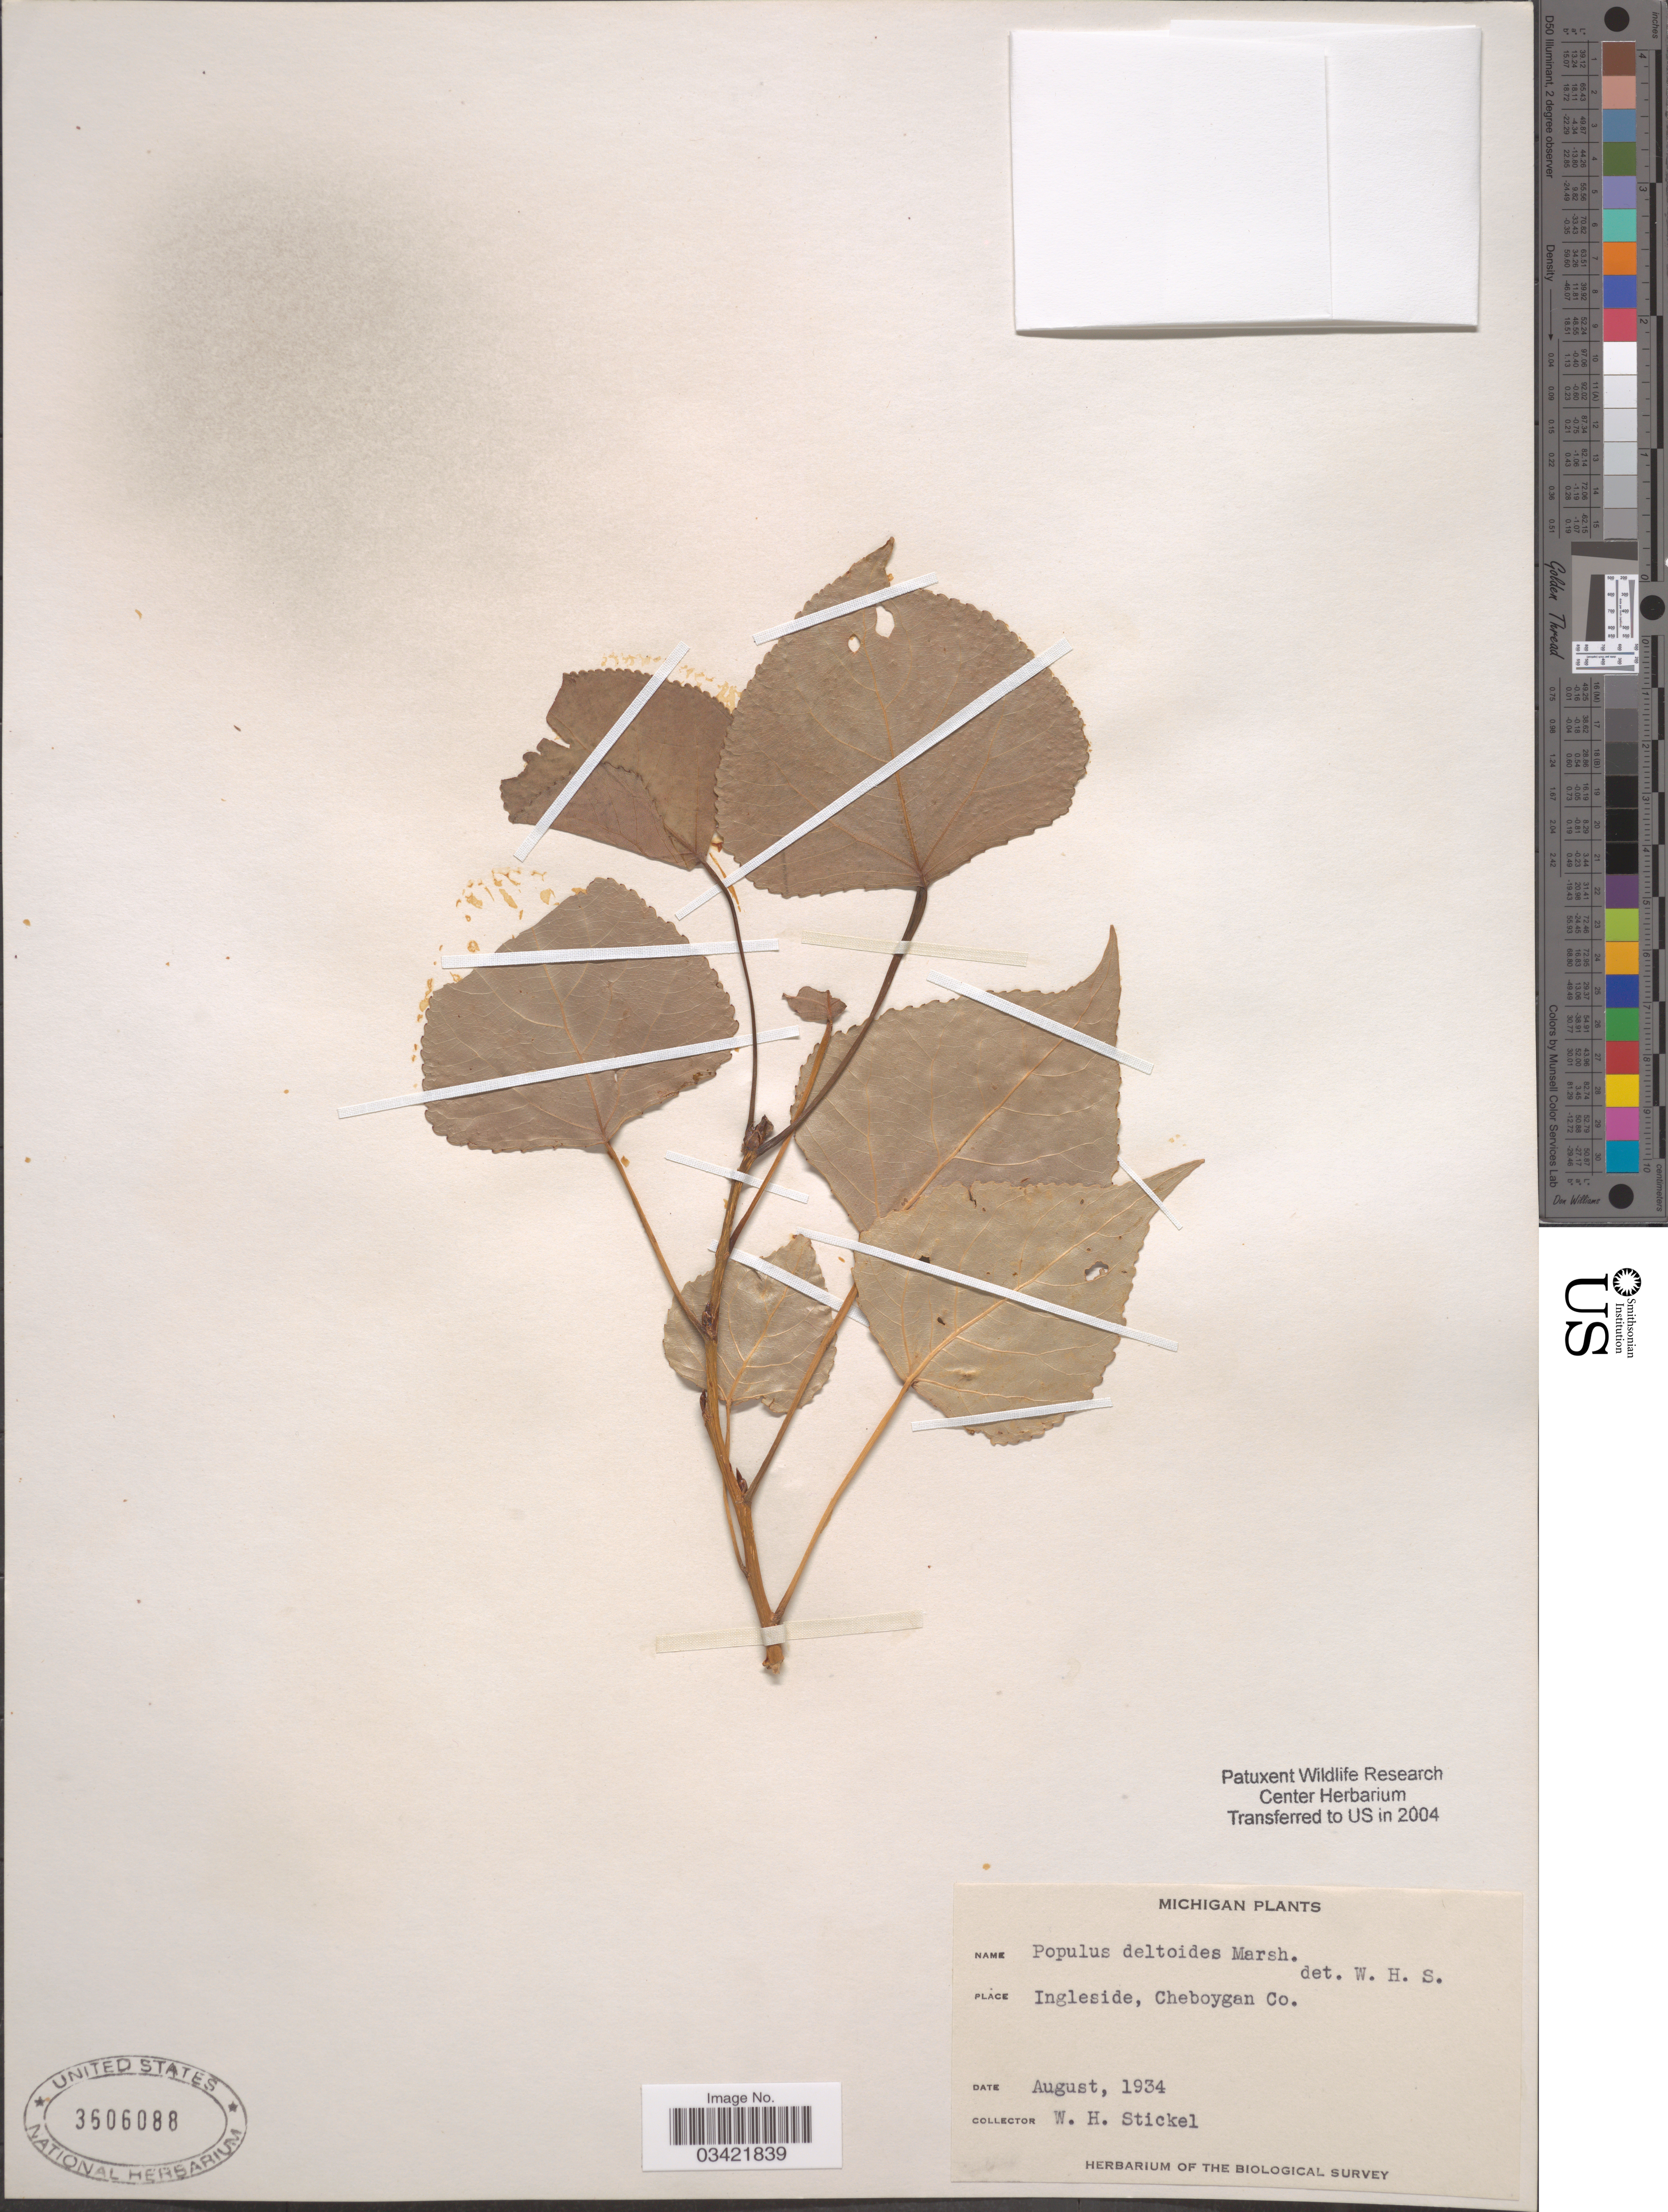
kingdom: Plantae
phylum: Tracheophyta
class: Magnoliopsida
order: Malpighiales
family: Salicaceae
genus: Populus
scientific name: Populus deltoides subsp. deltoides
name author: W. Bartram ex Marshall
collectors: W. Stickel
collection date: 1934-08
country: United States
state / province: Michigan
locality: Ingleside, Cheboygan Co.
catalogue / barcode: US 3606088